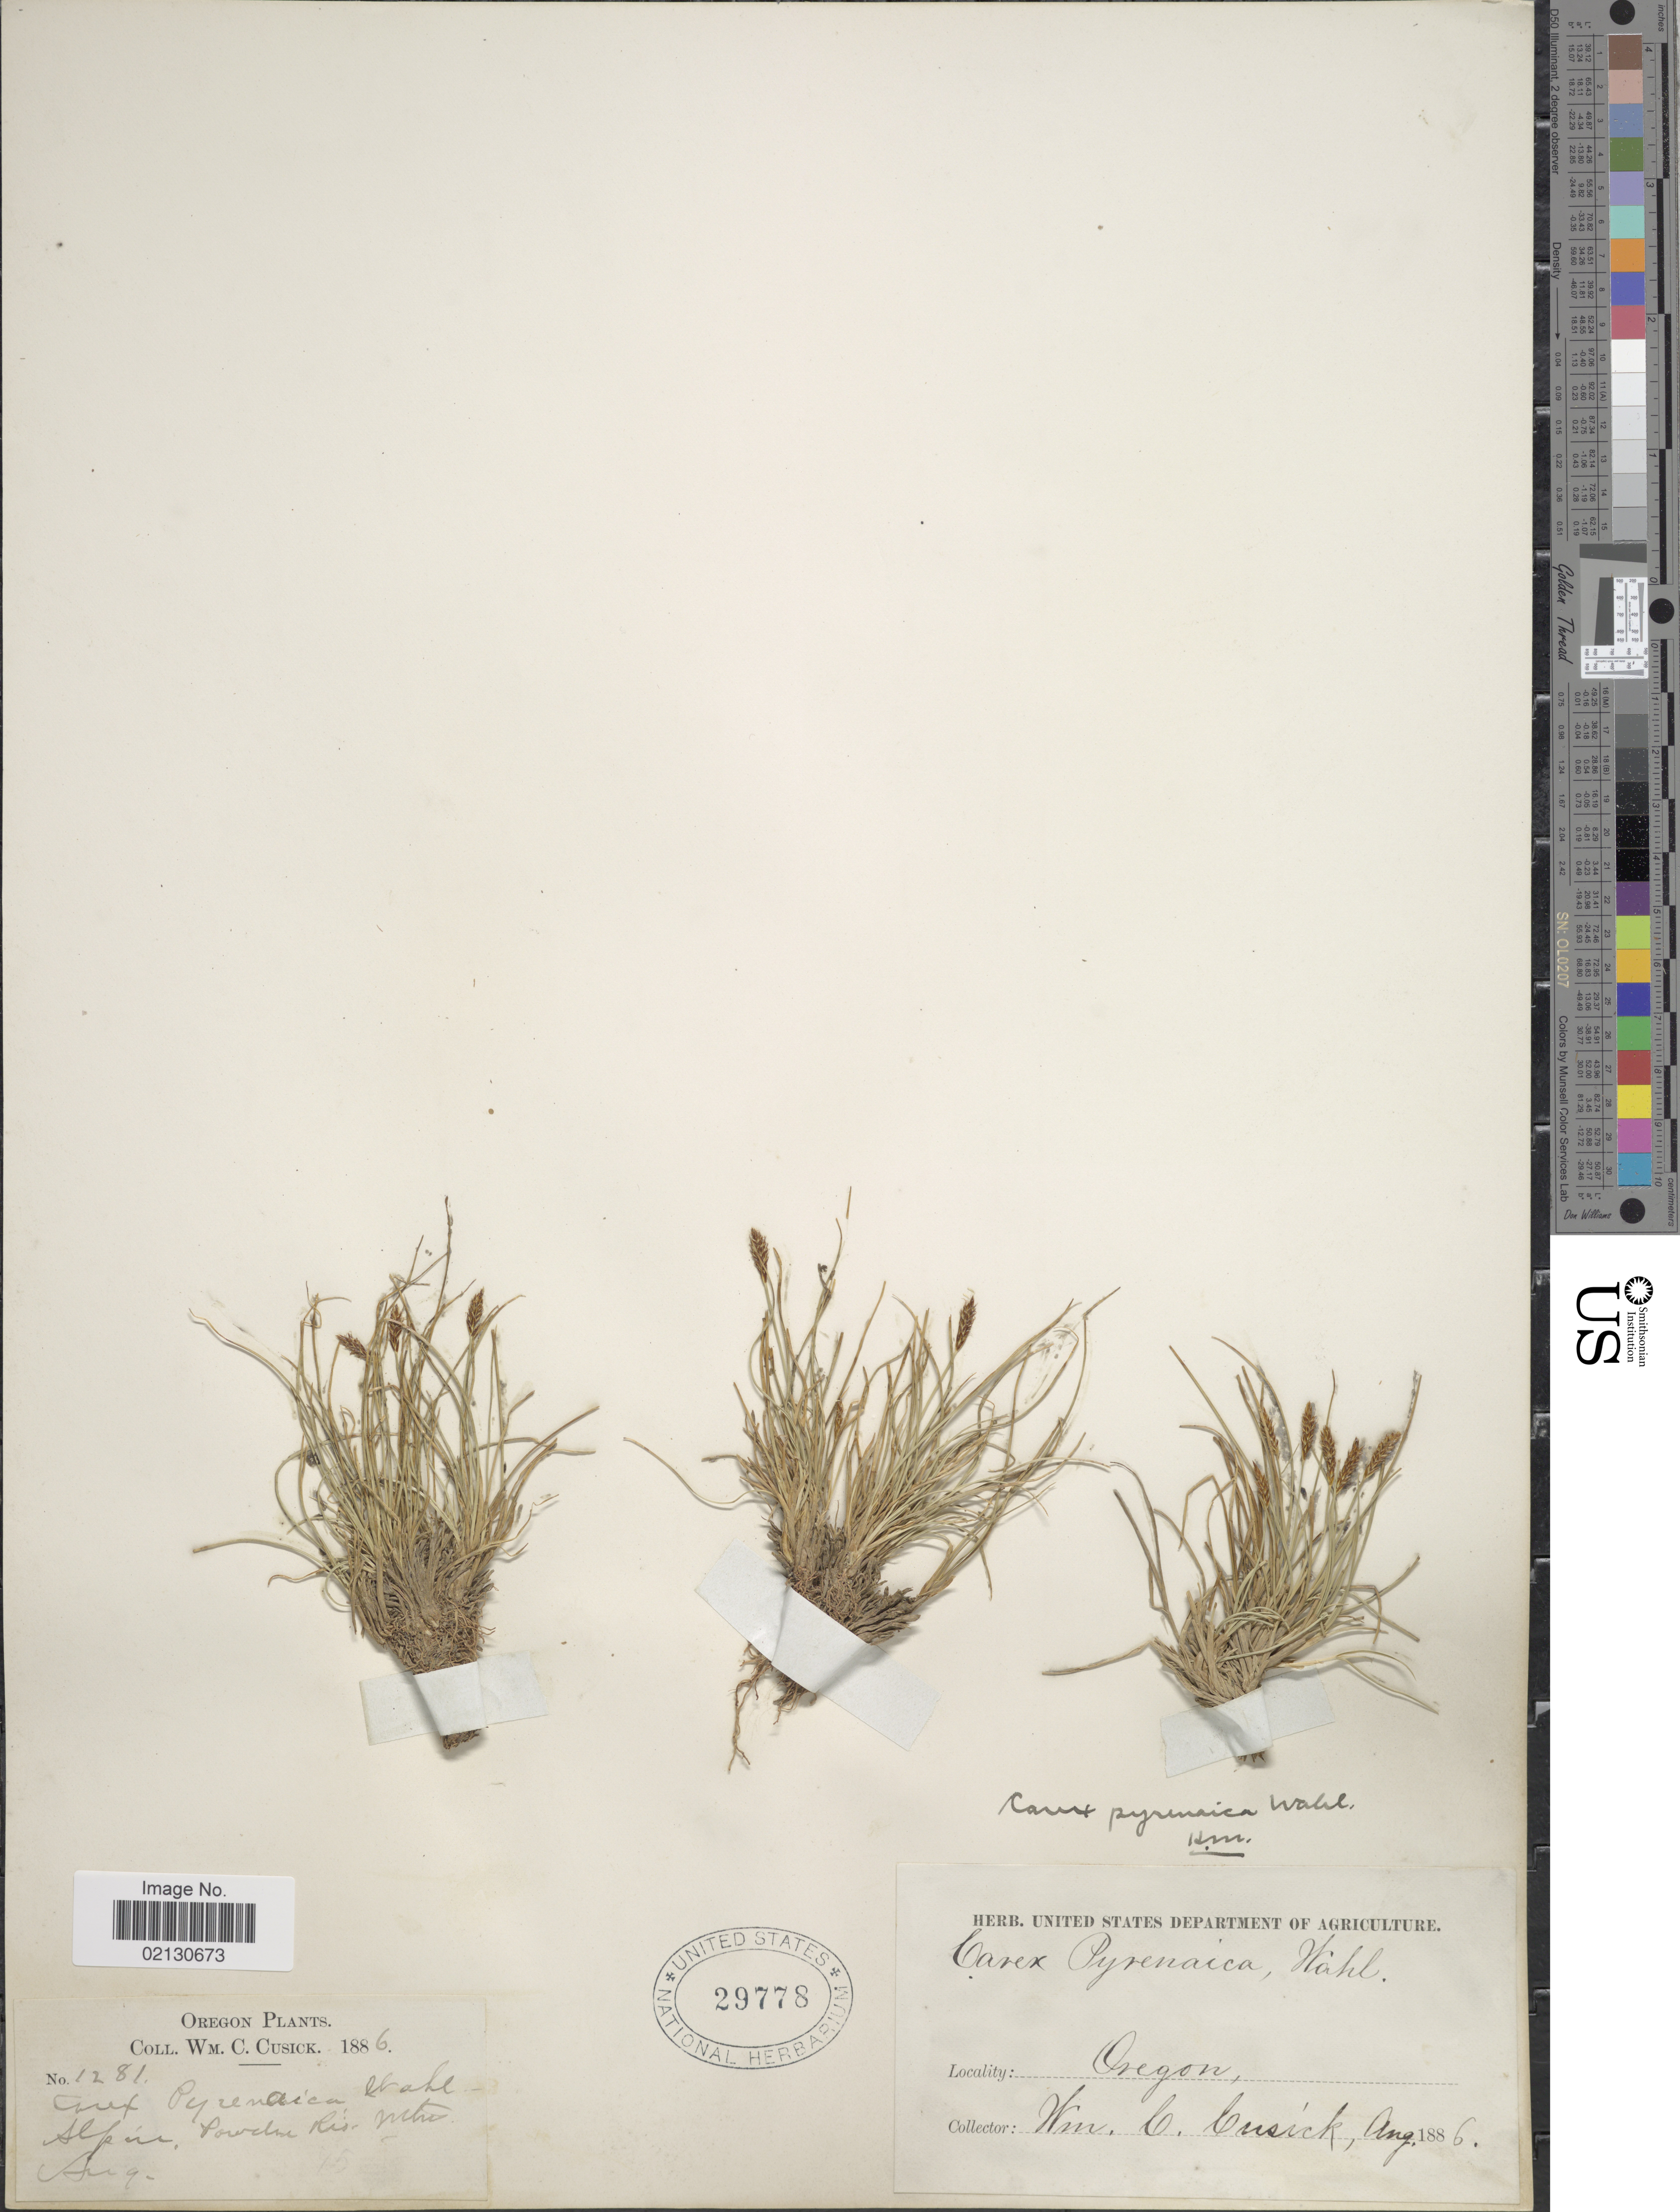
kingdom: Plantae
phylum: Tracheophyta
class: Liliopsida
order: Poales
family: Cyperaceae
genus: Carex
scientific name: Carex micropoda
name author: C.A. Mey.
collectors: W. C. Cusick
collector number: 1281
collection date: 1886-08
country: United States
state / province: Oregon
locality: Alpine, Powder Riv. Mtns. [Powder River Mountains]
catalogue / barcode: US 29778